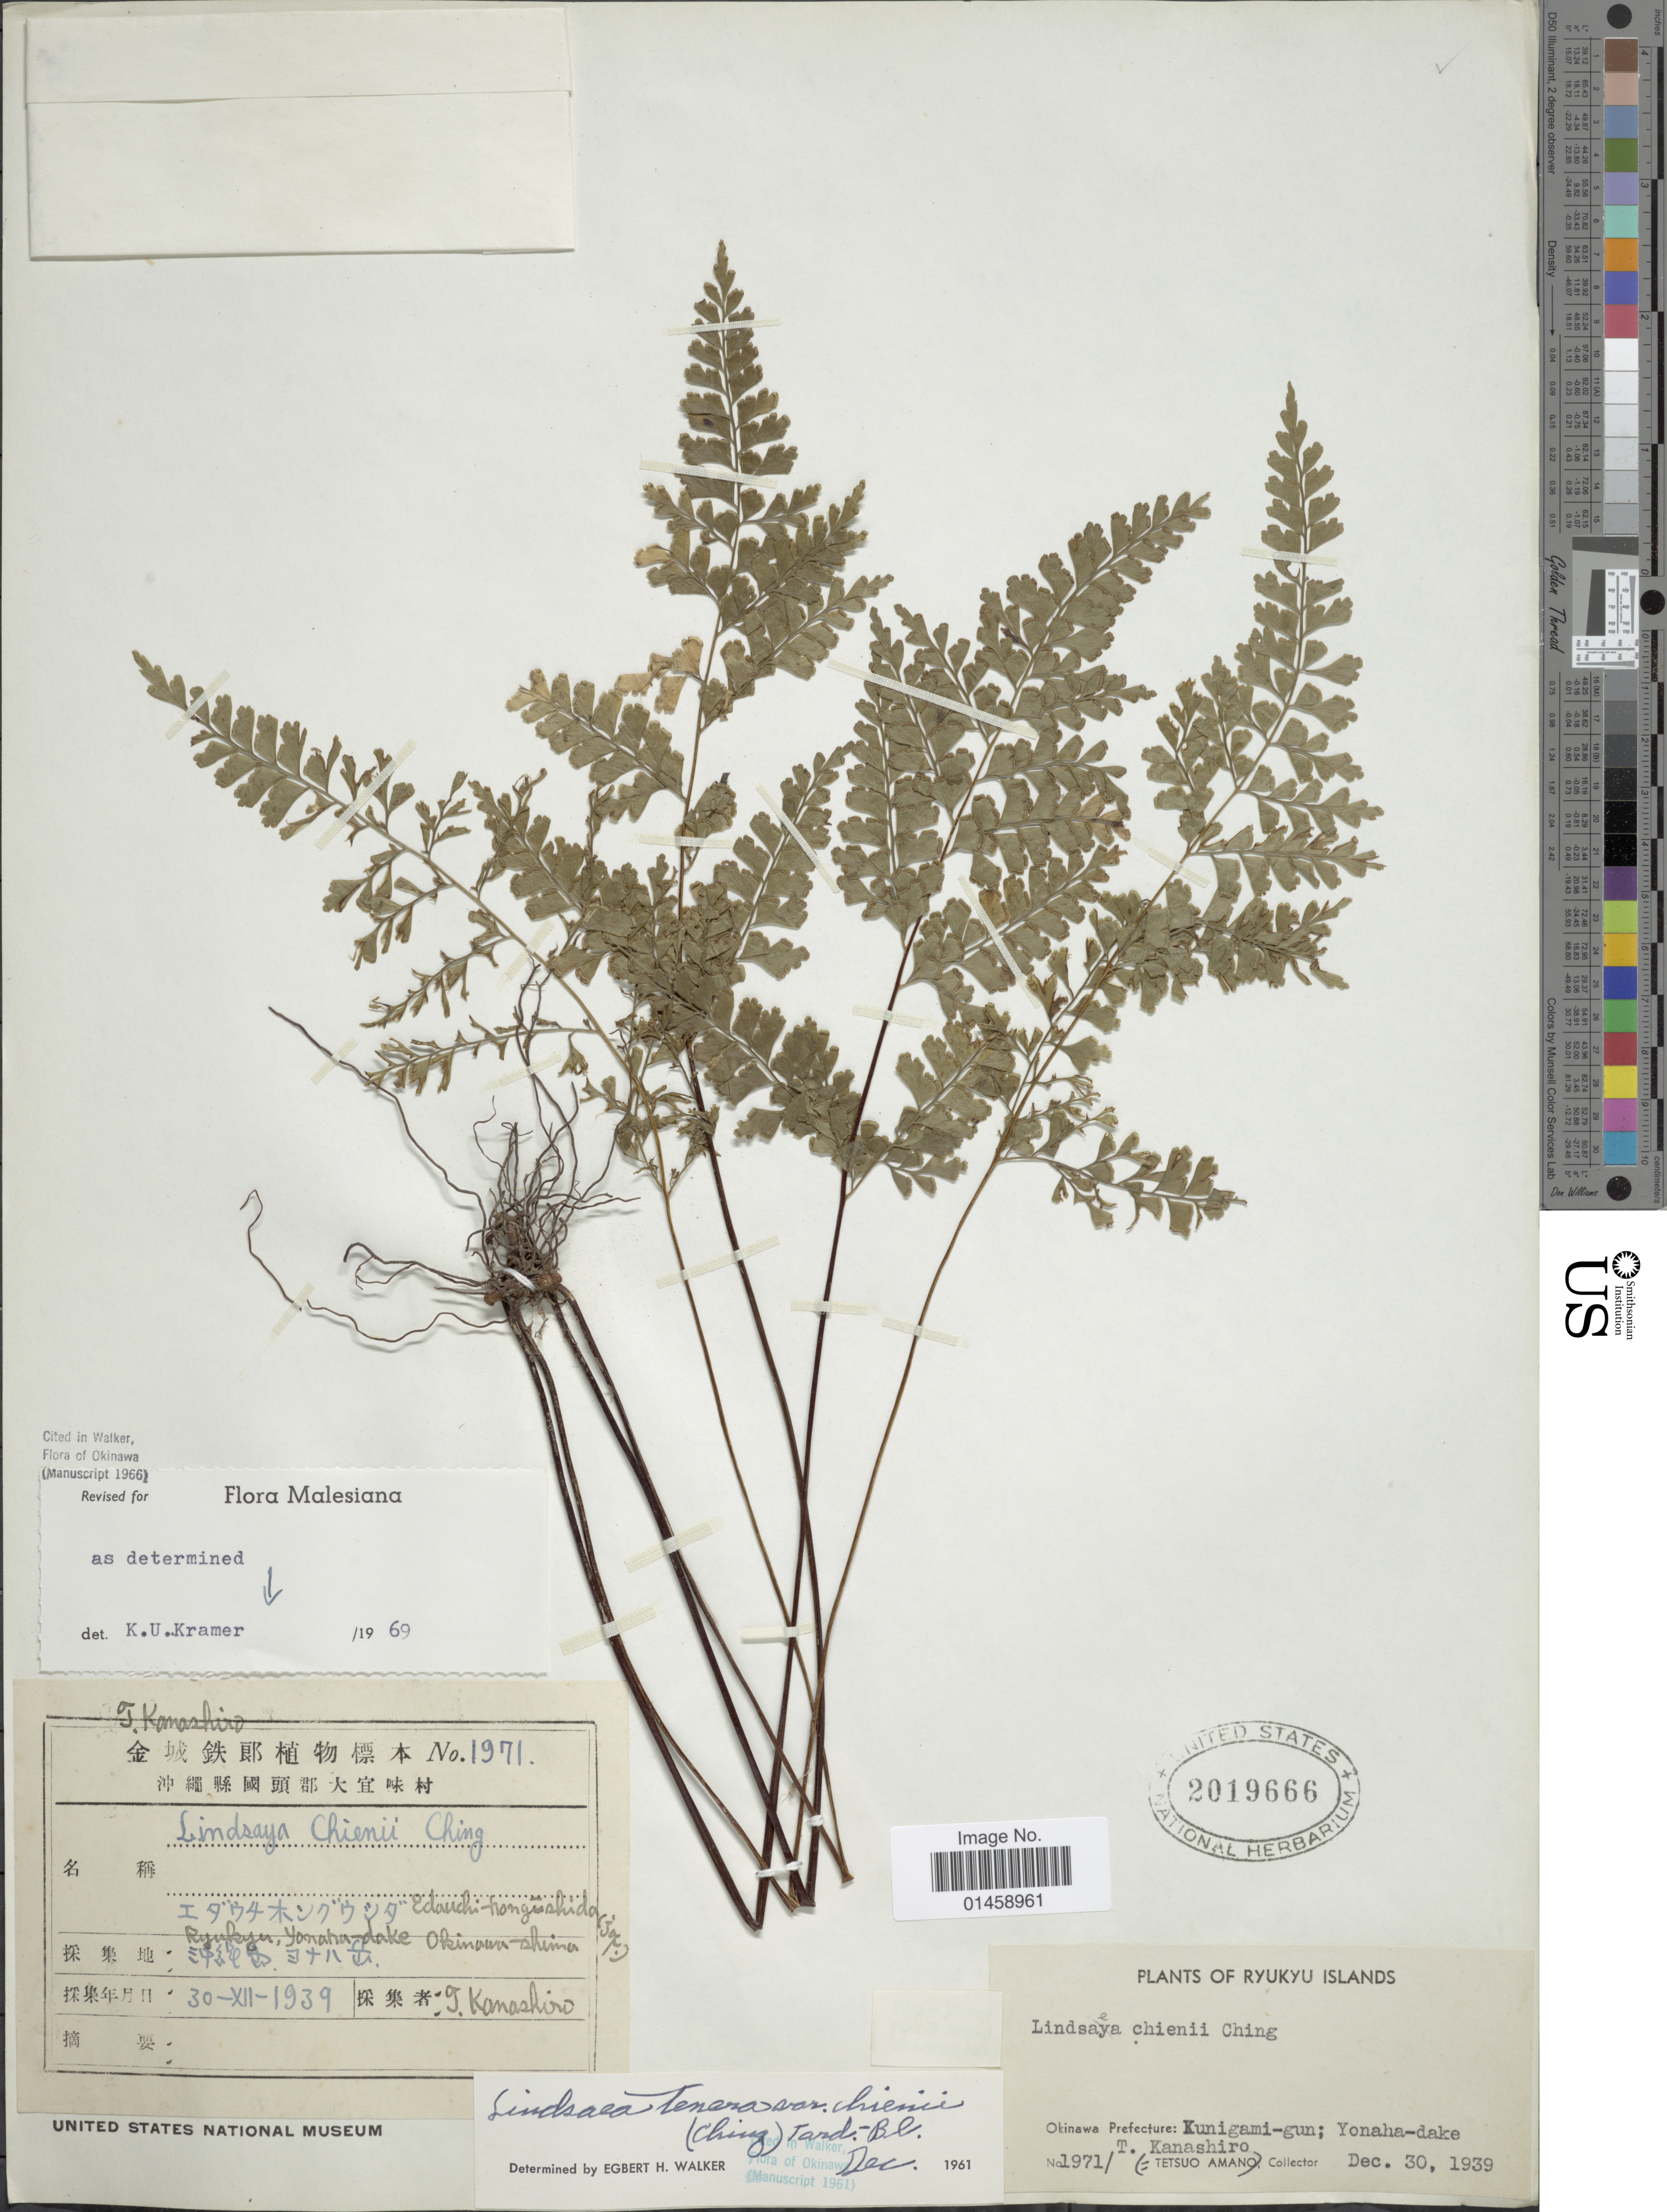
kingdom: Plantae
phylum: Tracheophyta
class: Polypodiopsida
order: Polypodiales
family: Lindsaeaceae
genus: Lindsaea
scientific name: Lindsaea chienii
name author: Ching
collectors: T. Kanashiro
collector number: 1971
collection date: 1939-12-30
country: Japan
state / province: Okinawa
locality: Ryukyu Islands, Okinawa Prefecture: Kunigami-gun; Yonaha-dake.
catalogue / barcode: US 2019666